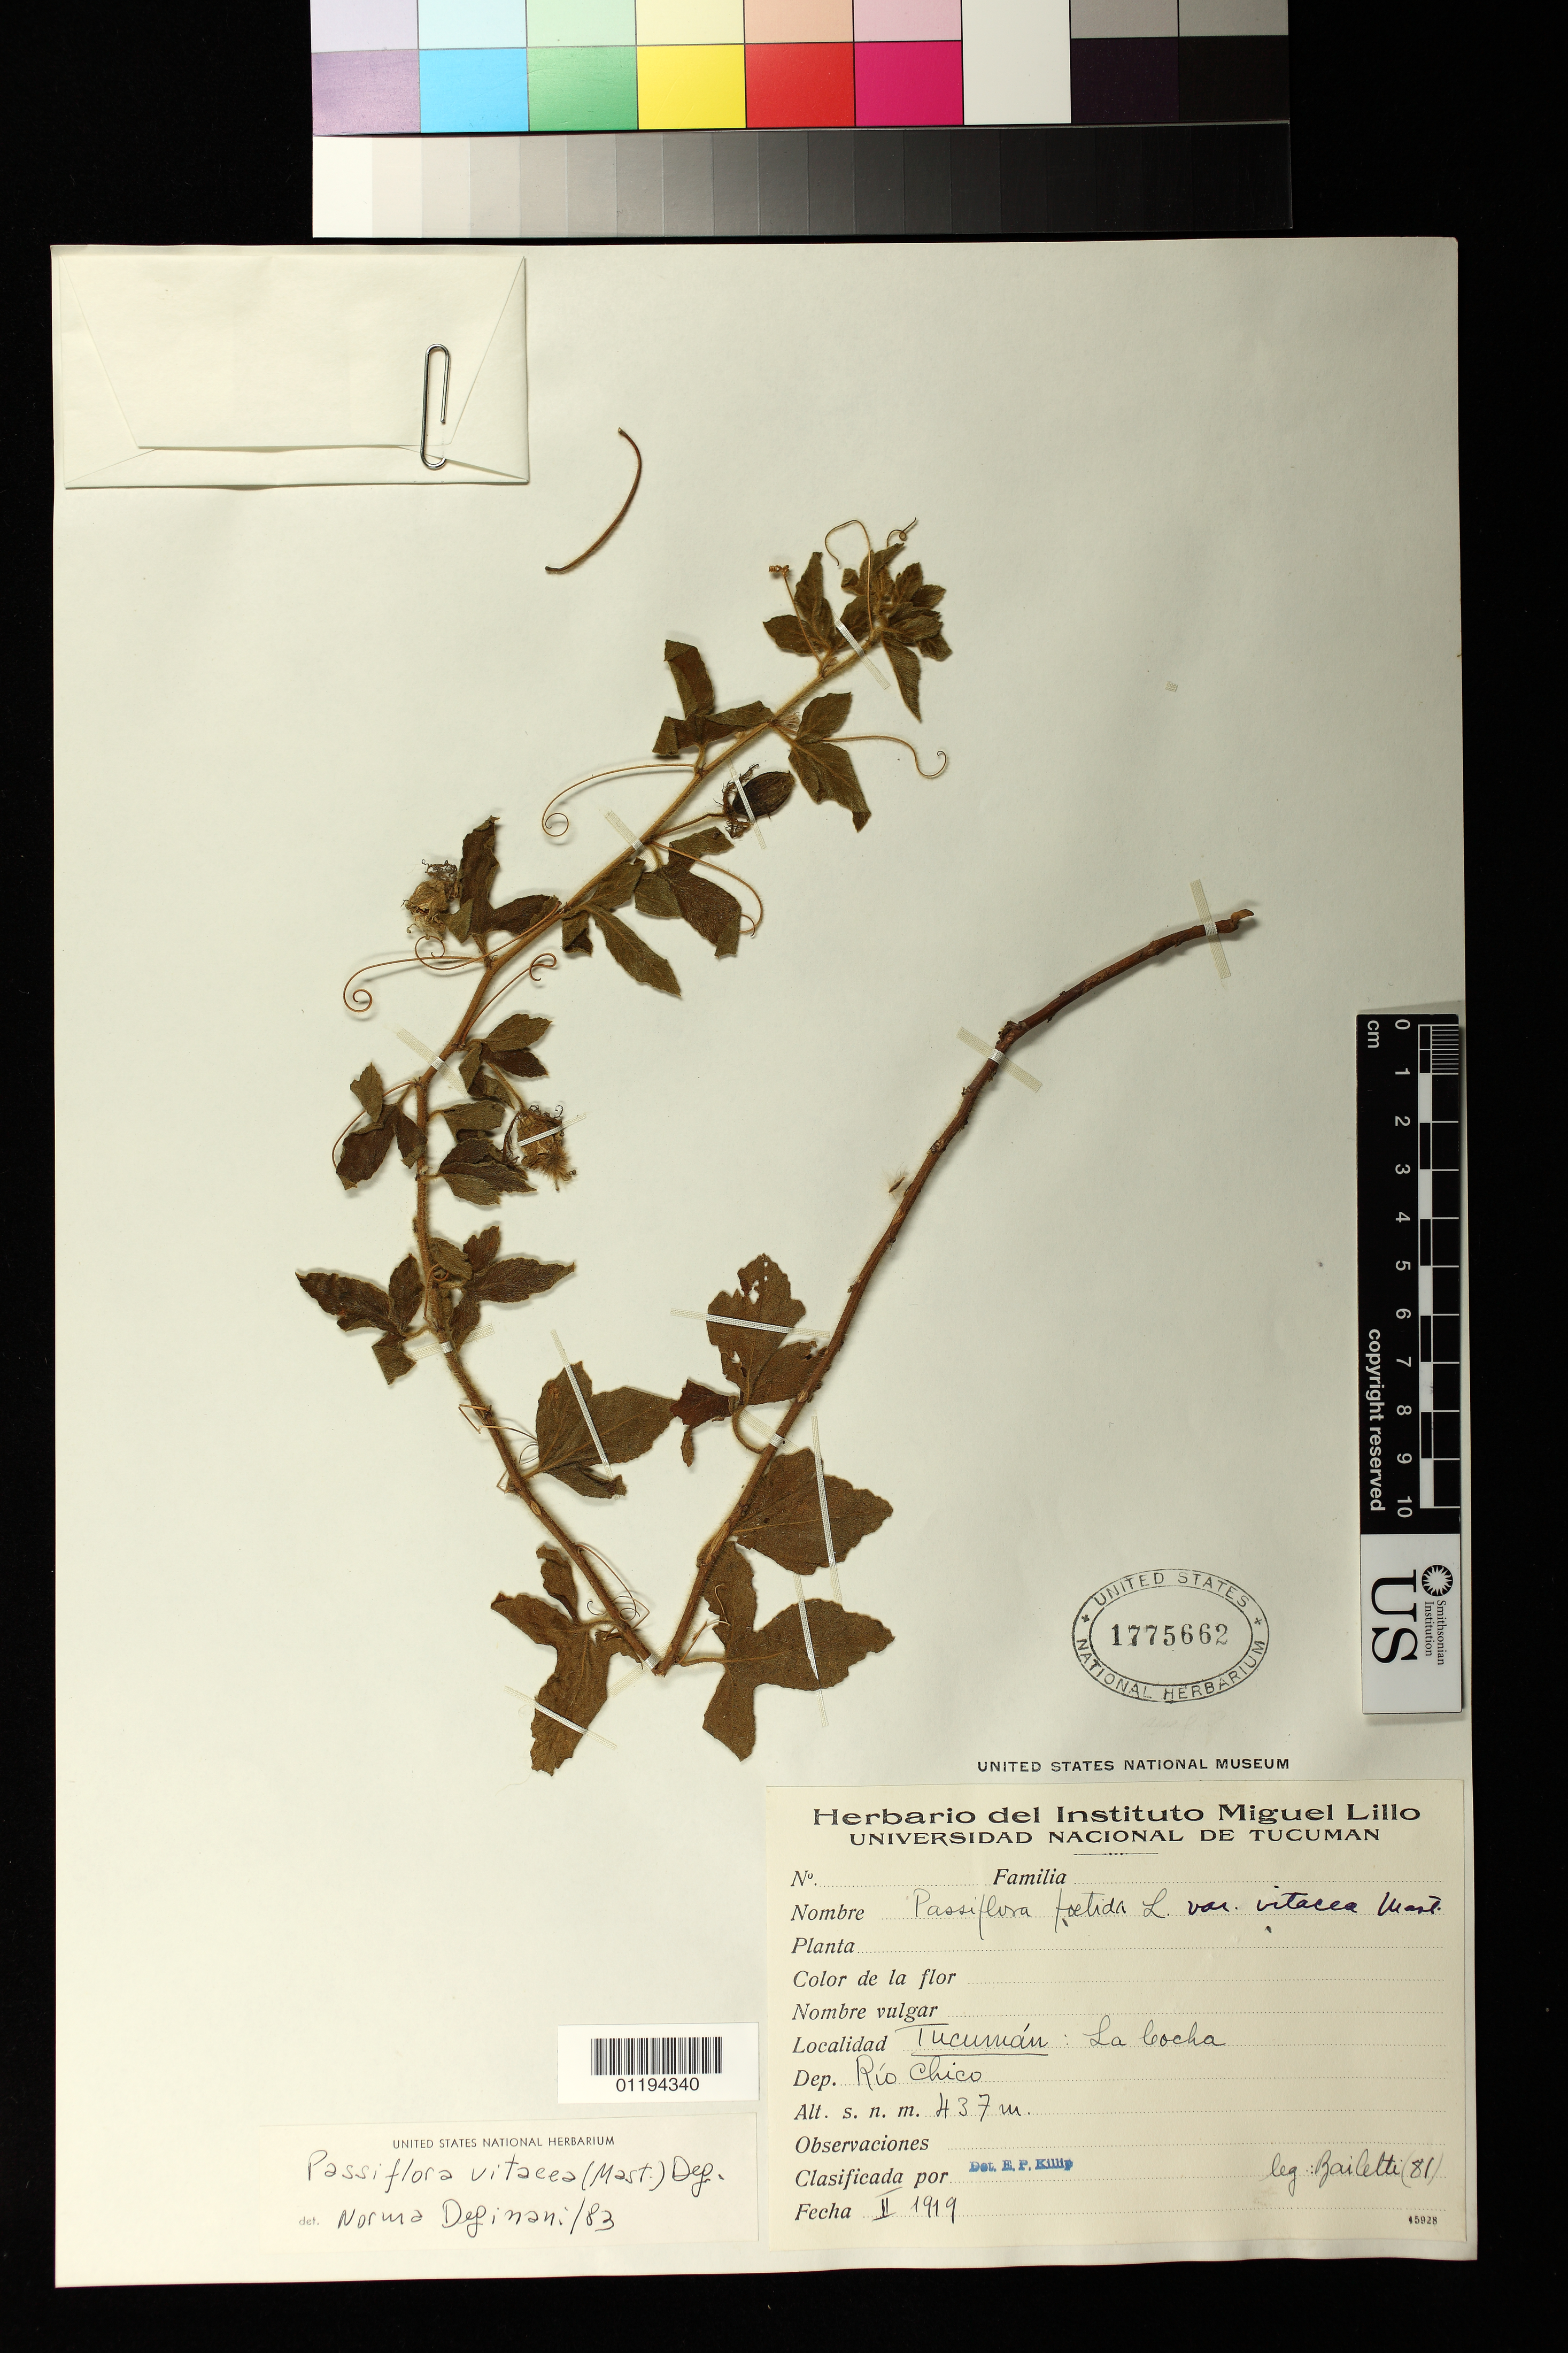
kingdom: Plantae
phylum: Tracheophyta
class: Magnoliopsida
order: Malpighiales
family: Passifloraceae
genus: Passiflora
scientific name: Passiflora chrysophylla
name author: Chodat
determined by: Svoboda, H. T.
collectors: Bailetti, --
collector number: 81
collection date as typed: Feb 1919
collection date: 1919-02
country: Argentina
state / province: Tucumán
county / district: Rio Chico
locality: Tucuman: La Cocha, Dep. Rio Chico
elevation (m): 437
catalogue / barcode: US 1775662